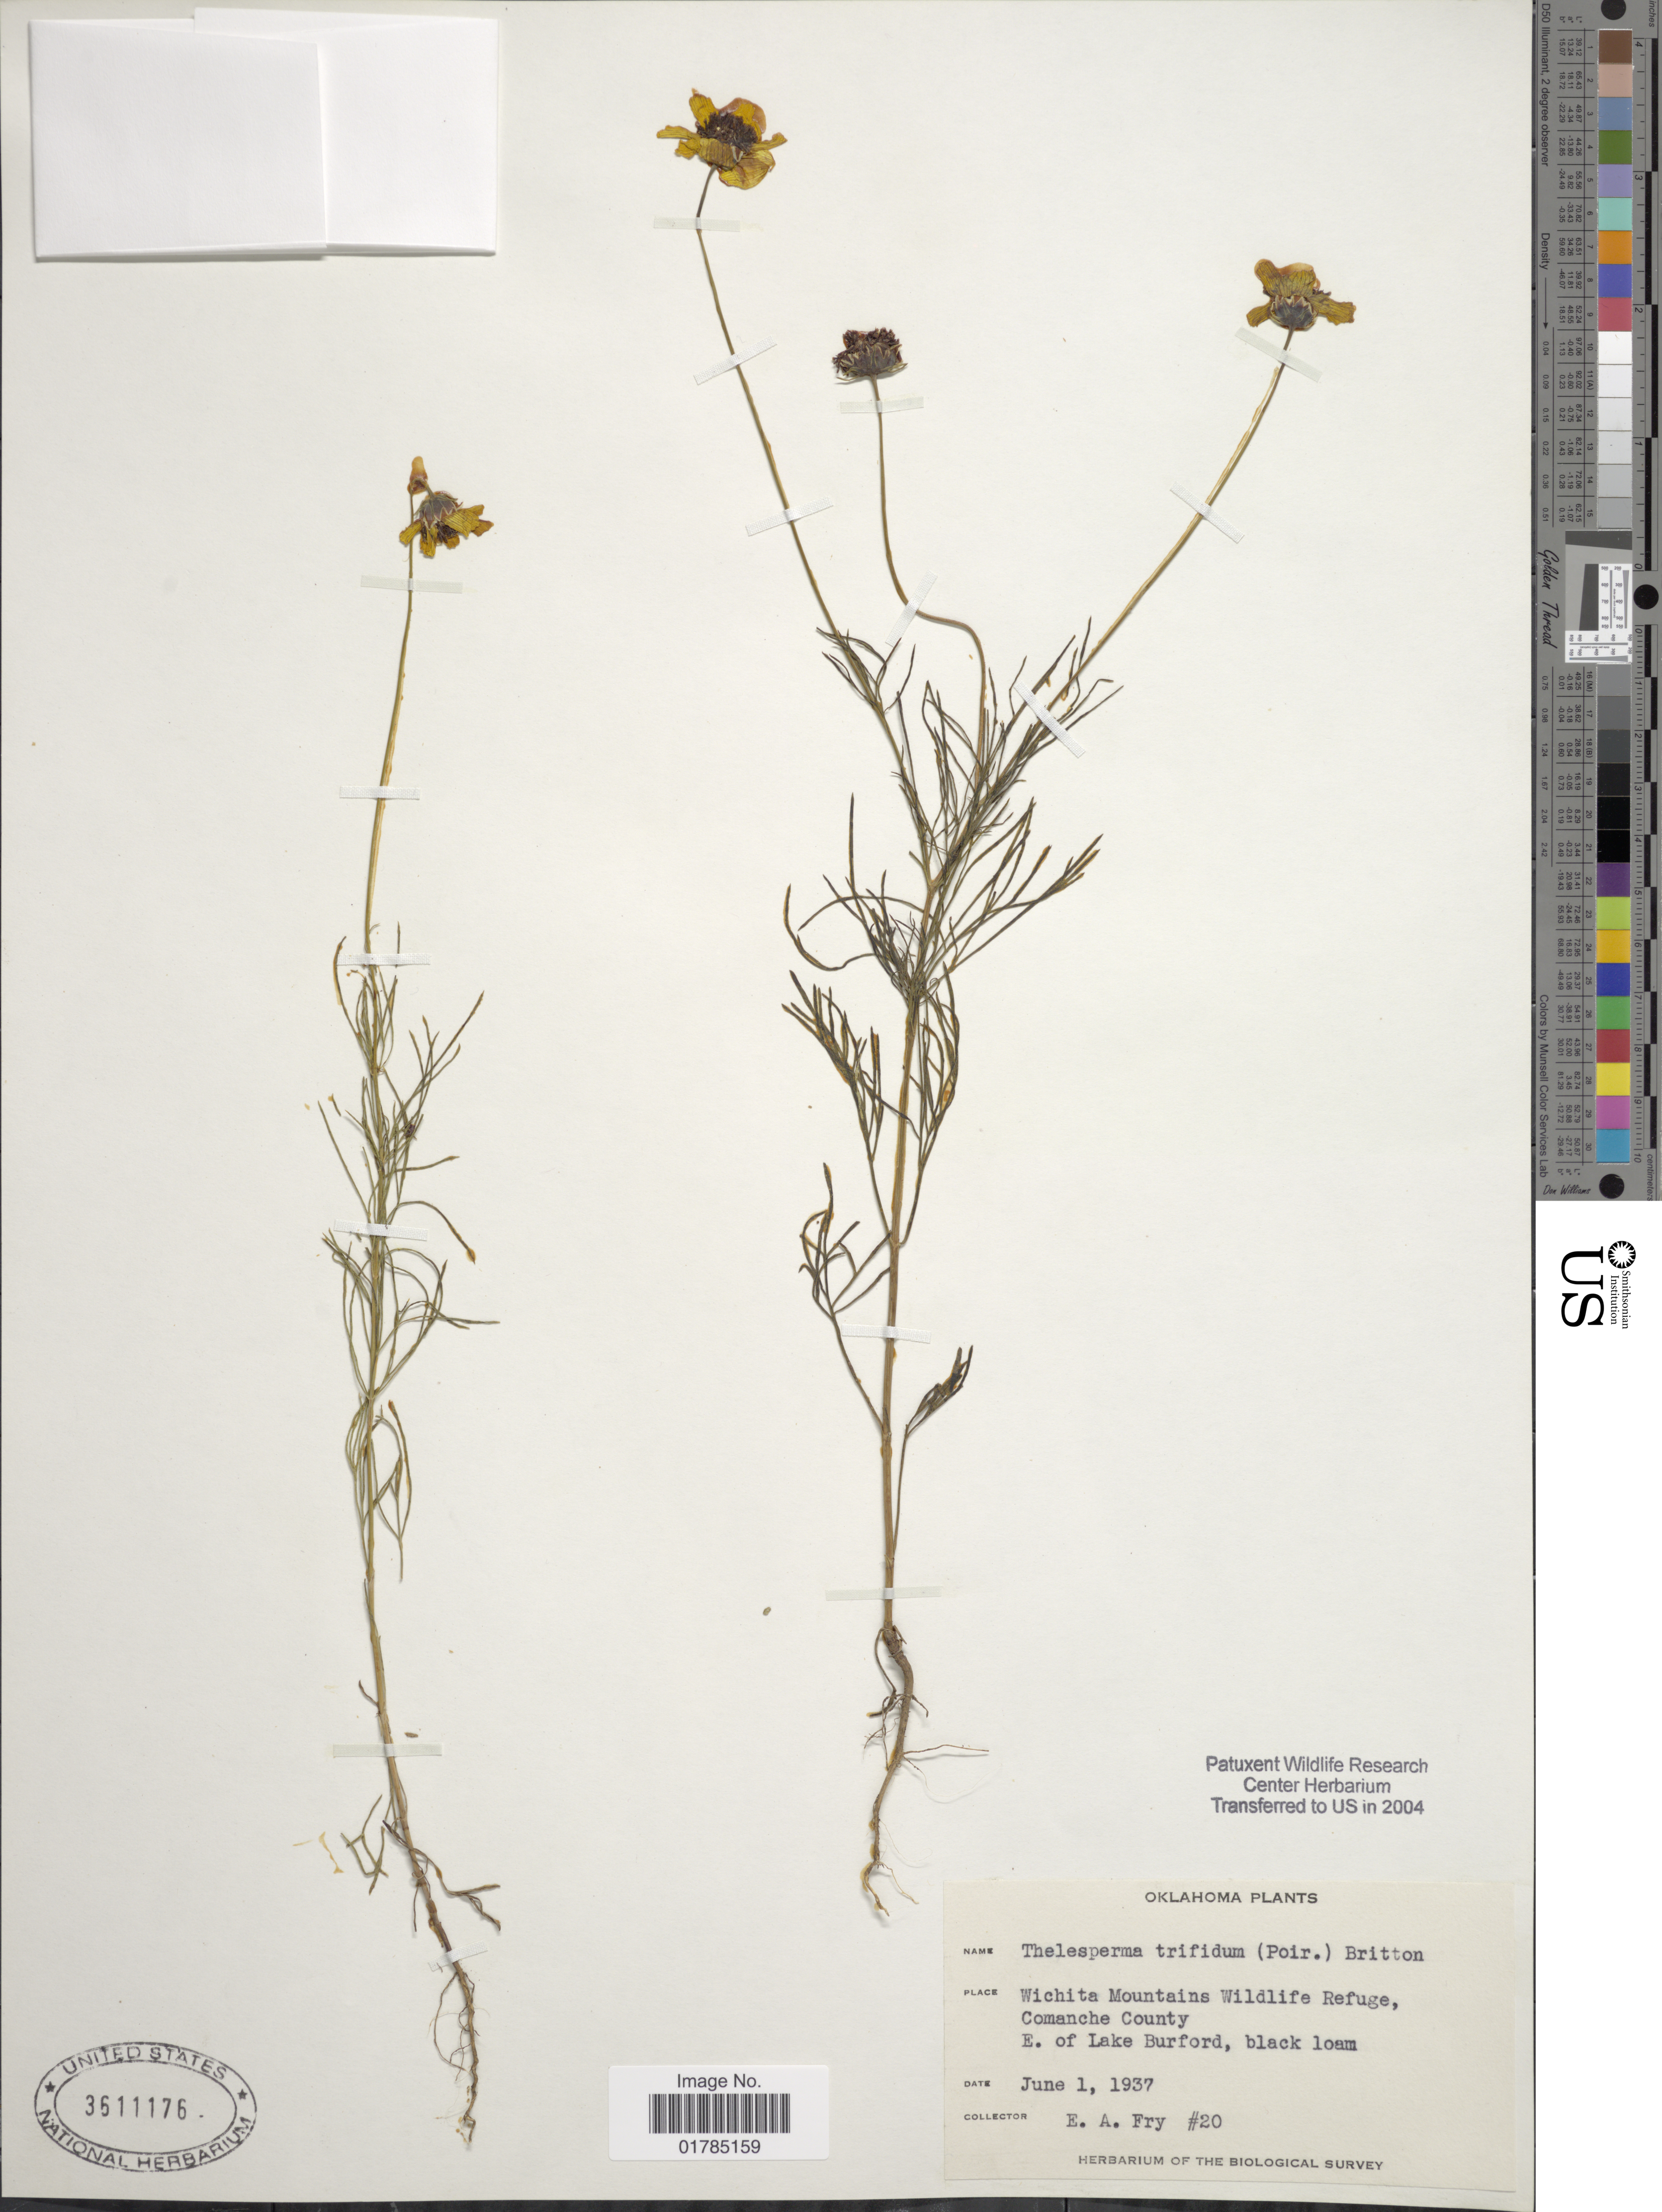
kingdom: Plantae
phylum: Tracheophyta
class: Magnoliopsida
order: Asterales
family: Asteraceae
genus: Thelesperma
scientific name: Thelesperma ambiguum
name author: A. Gray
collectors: E. Fry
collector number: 20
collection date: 1937-06-01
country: United States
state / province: Oklahoma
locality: Wichita Mountains Wildlife efuge, Comanche County E of Lake Burford, black loam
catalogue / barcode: US 3611176